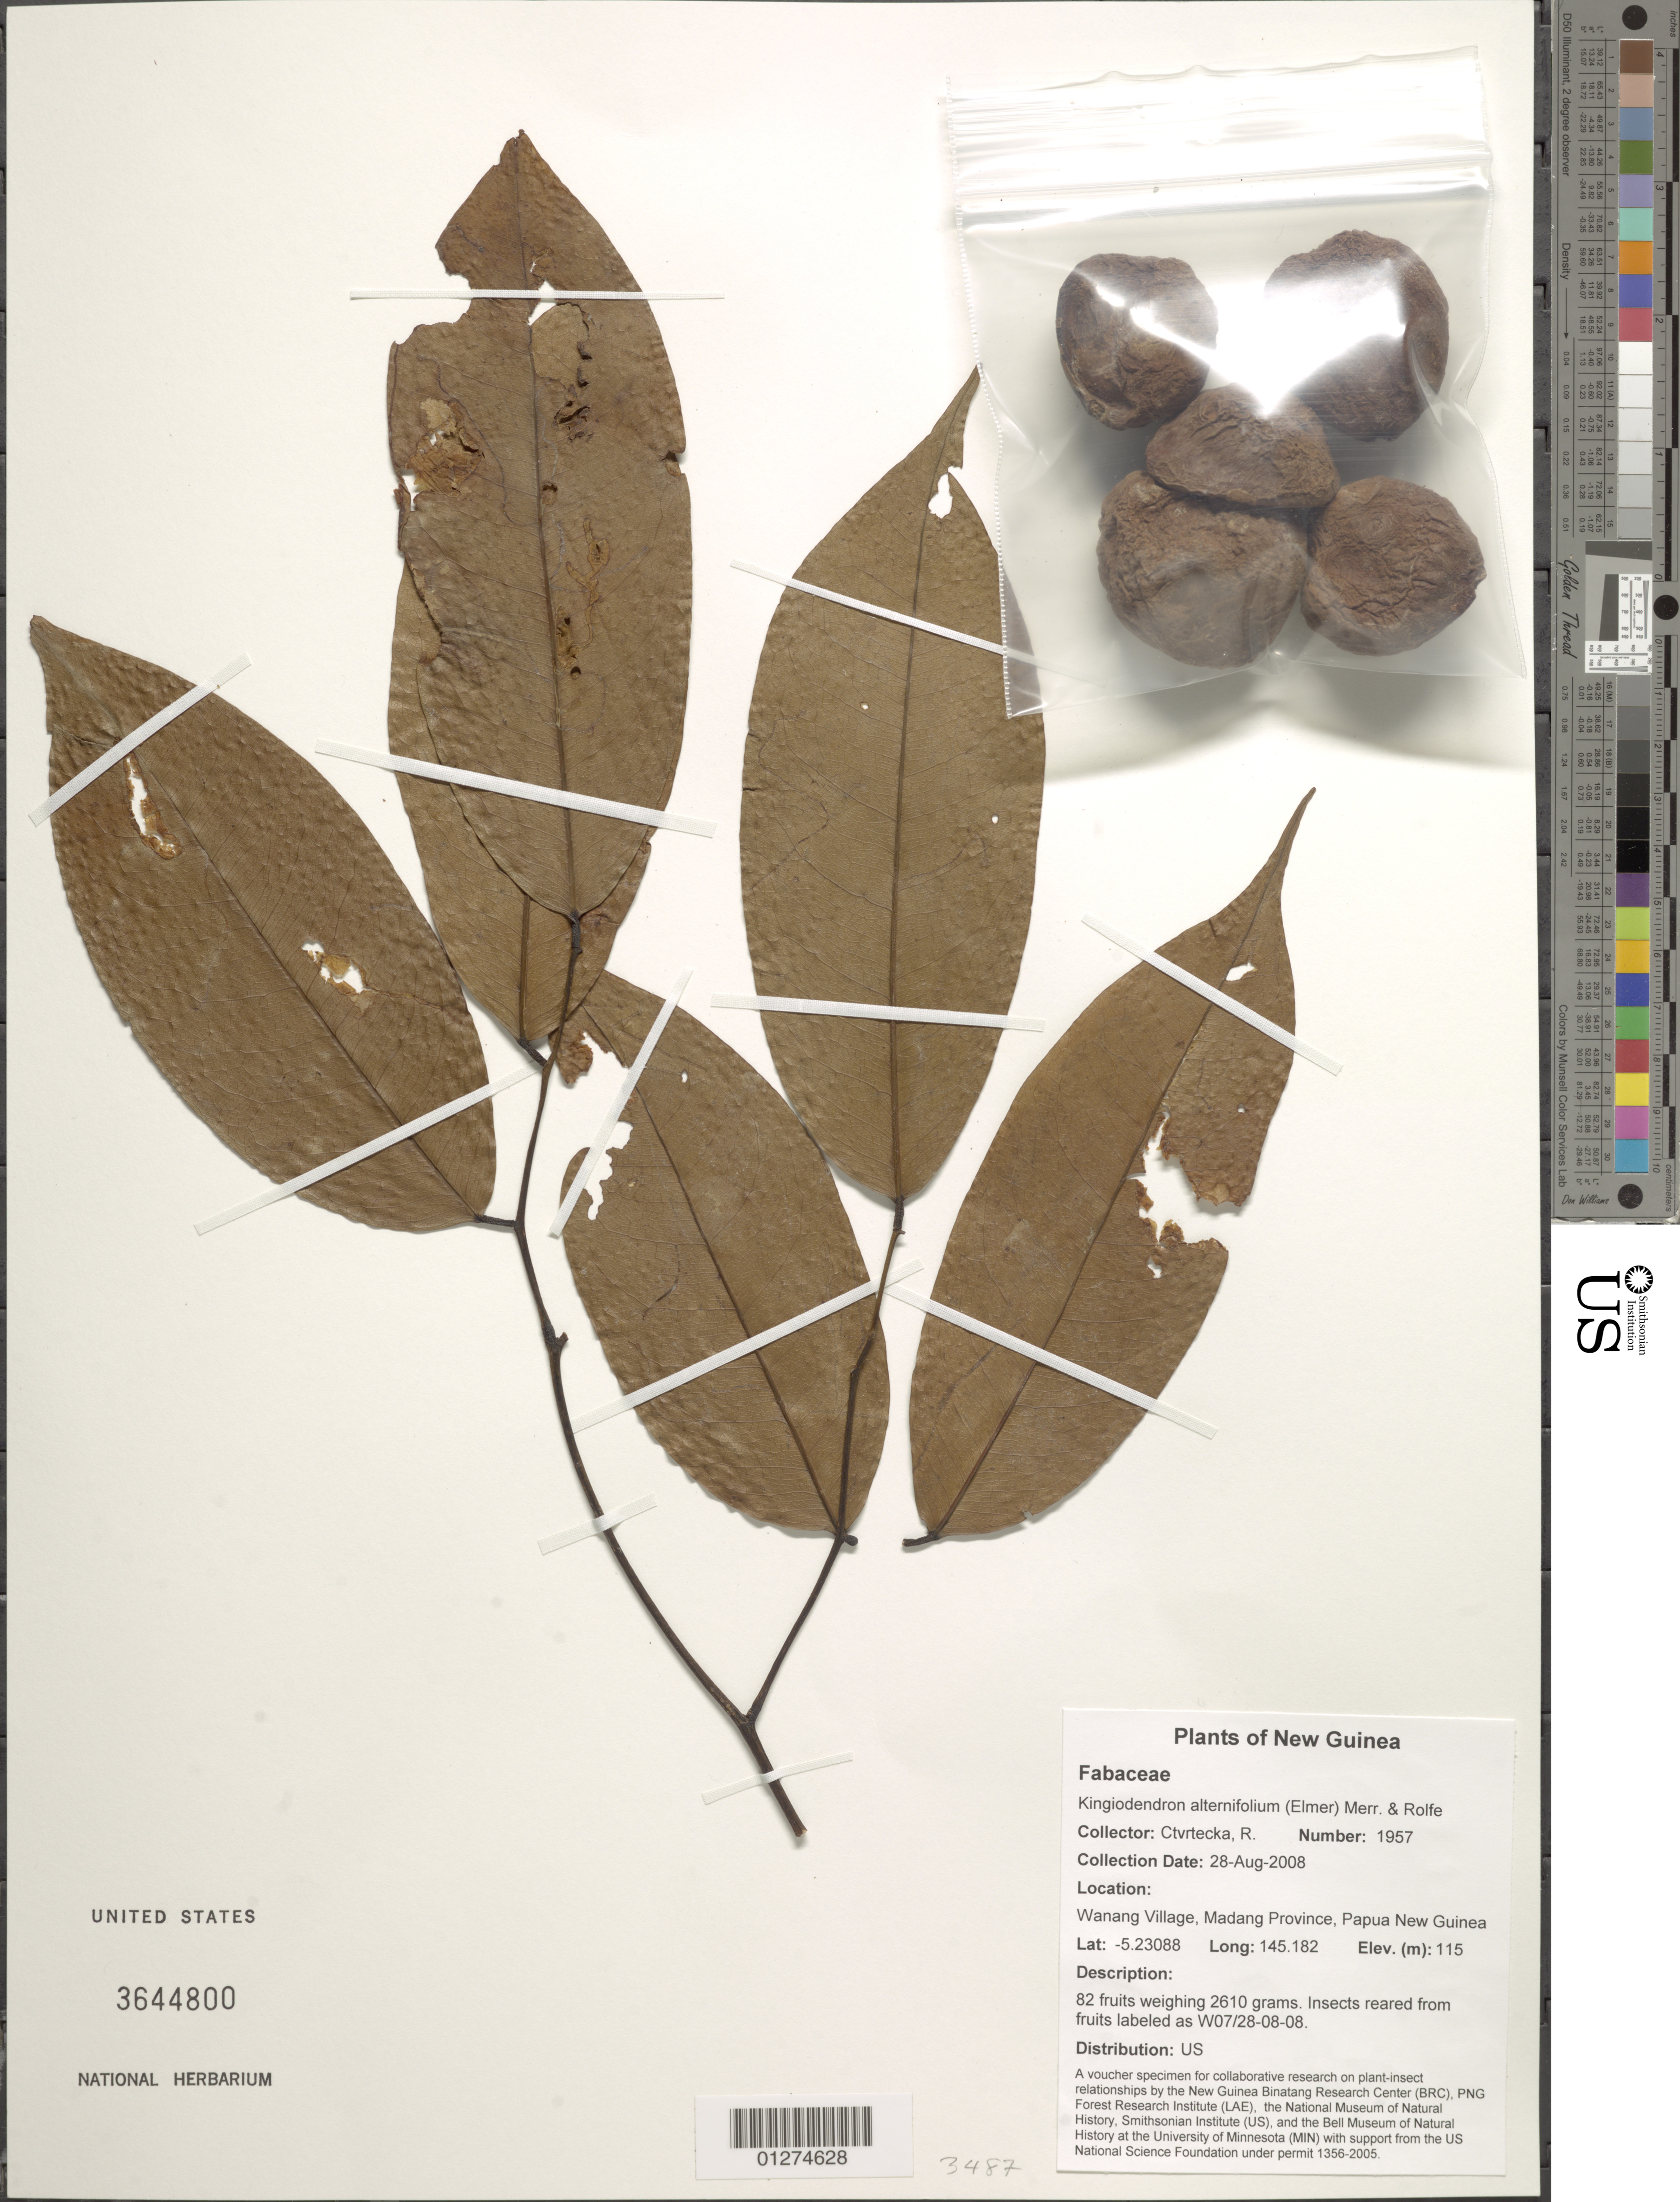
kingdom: Plantae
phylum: Tracheophyta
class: Magnoliopsida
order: Fabales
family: Fabaceae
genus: Kingiodendron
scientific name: Kingiodendron alternifolium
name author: (Elmer) Merr. & Rolfe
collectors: R. Ctvrtecka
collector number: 1957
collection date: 2008-08-28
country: Papua New Guinea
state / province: Madang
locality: Wanang Village.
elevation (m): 115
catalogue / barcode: US 3644800